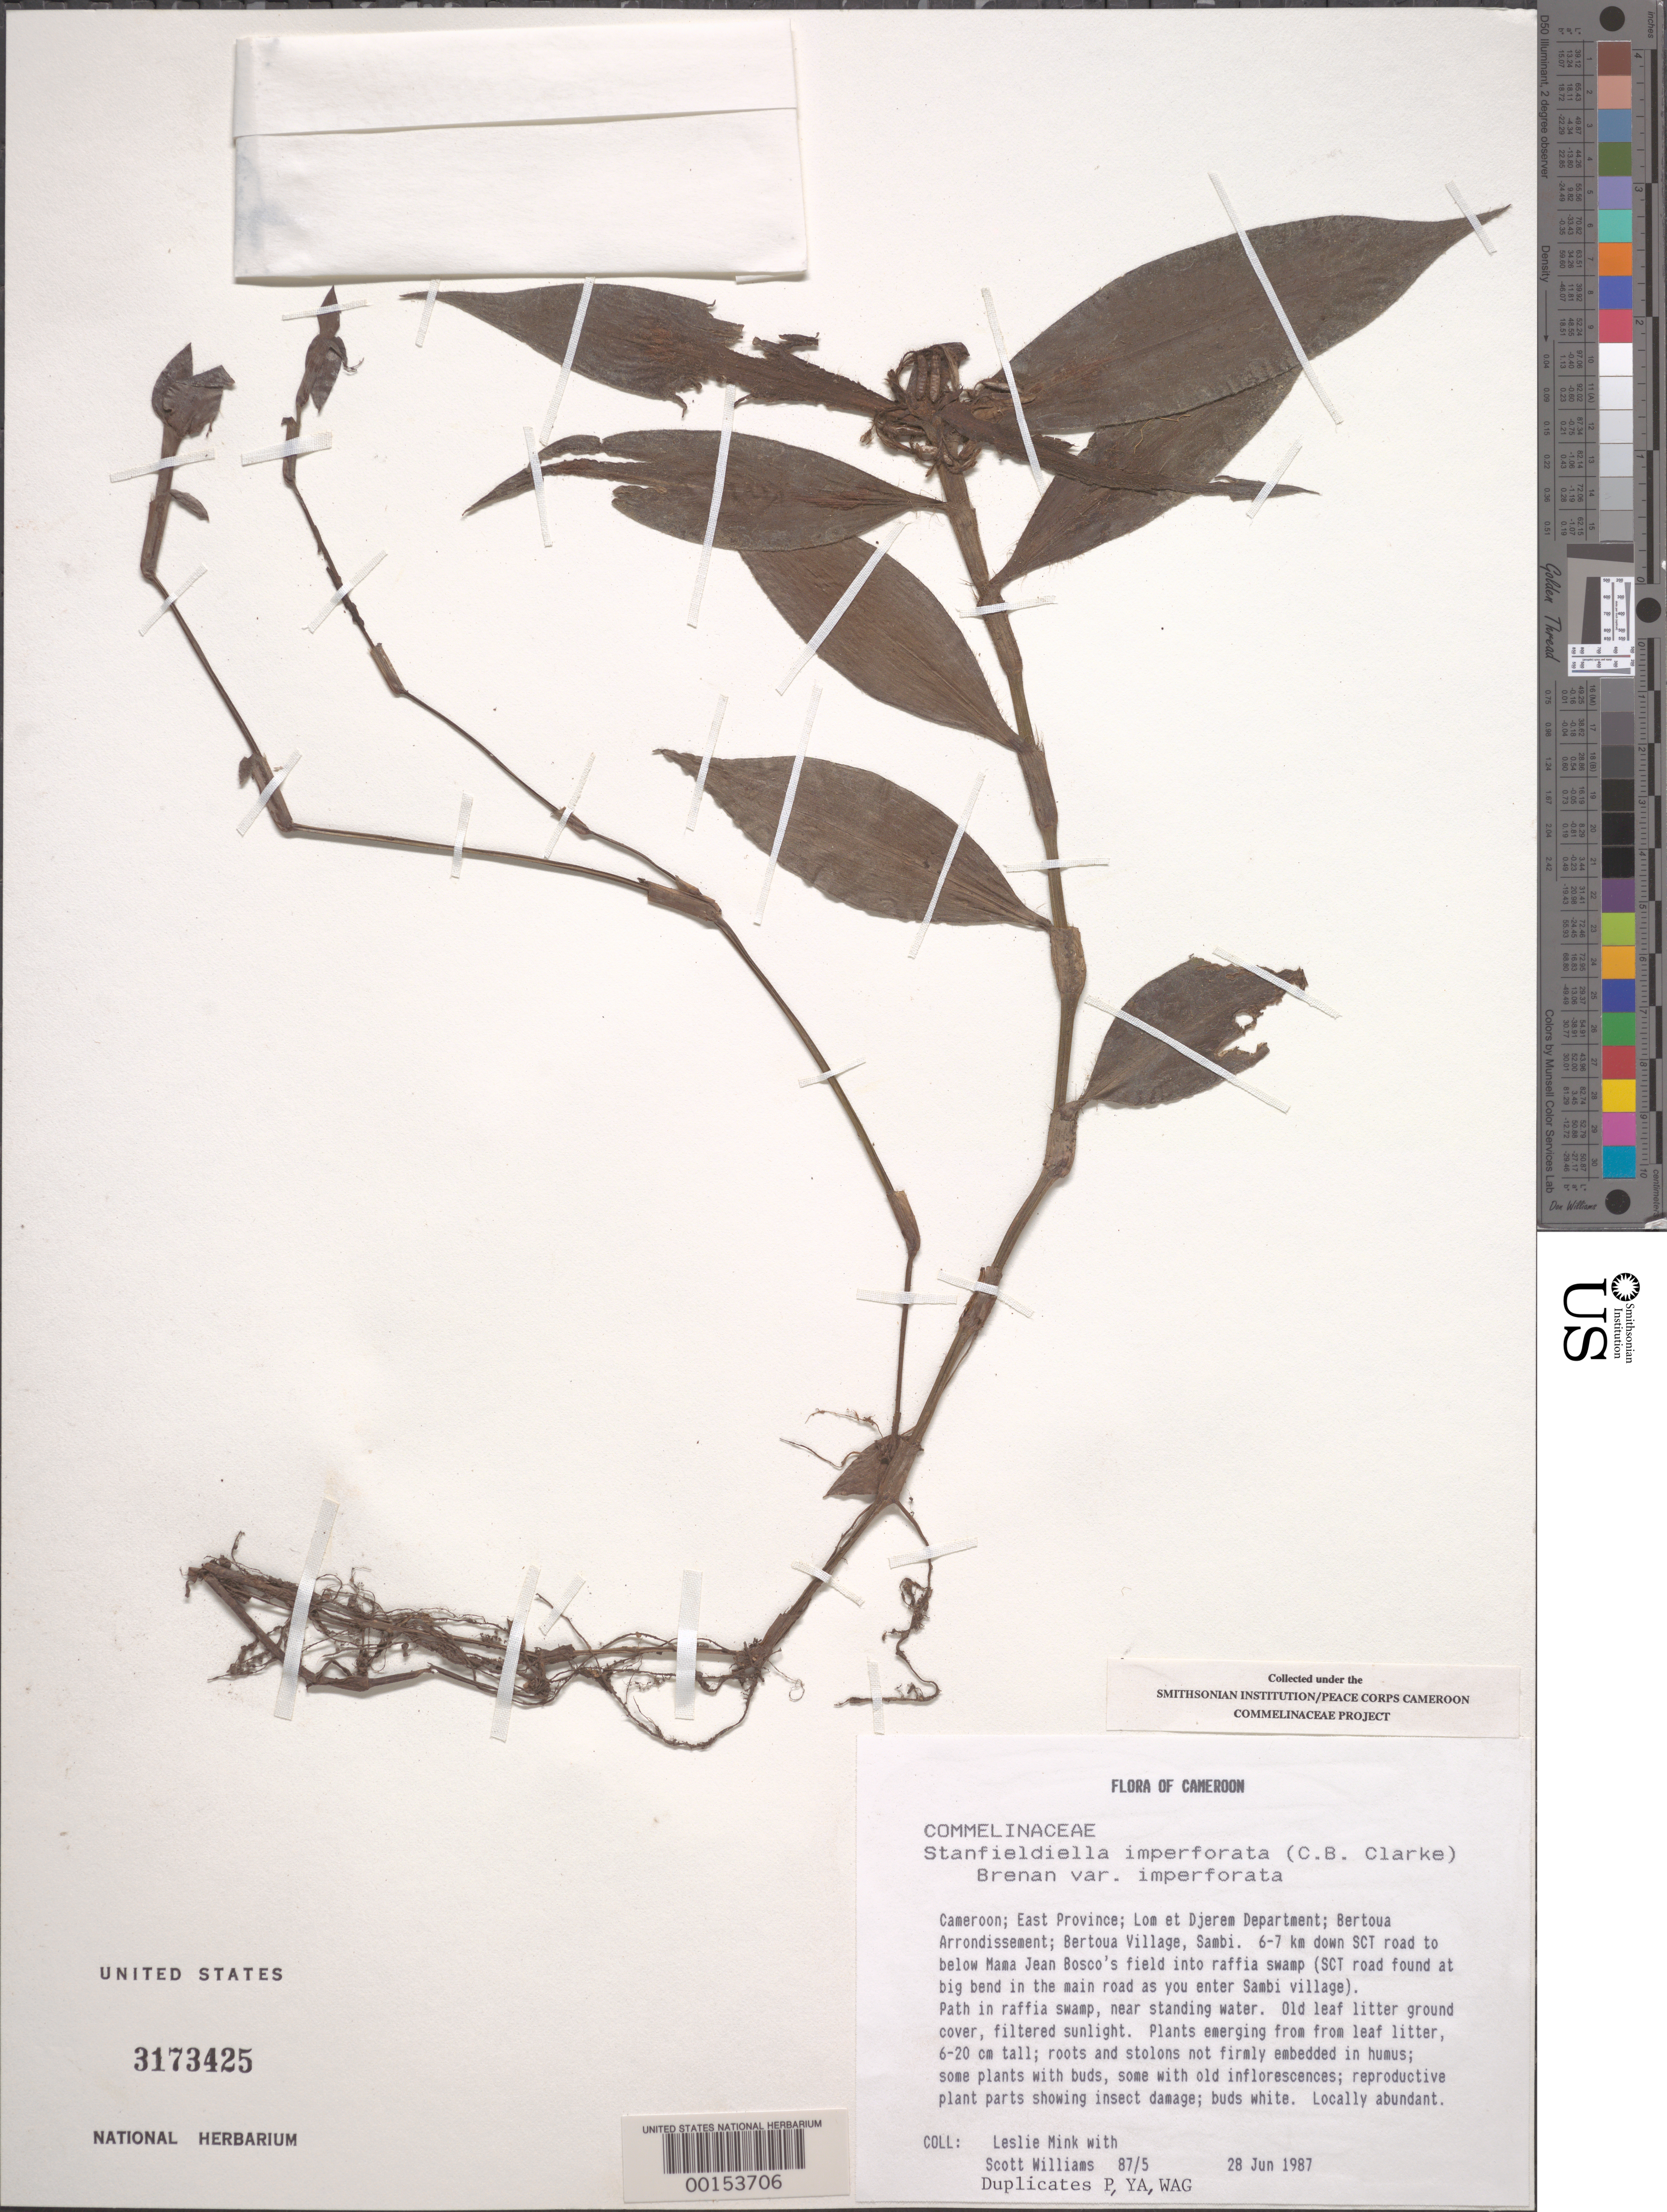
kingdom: Plantae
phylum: Tracheophyta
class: Liliopsida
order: Commelinales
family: Commelinaceae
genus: Stanfieldiella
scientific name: Stanfieldiella imperforata var. imperforata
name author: (C.B. Clarke) Brenan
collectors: L. Mink & S. Williams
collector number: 87/5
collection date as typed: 28 Jun 1987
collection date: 1987-06-28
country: Cameroon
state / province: Est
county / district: Lom-et-djerem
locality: Bertoua arrondissement, bertoua village, sambi, 6-7 km down sct road to below mama jean bosco's field into raffia swamp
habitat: Path in raffia swamp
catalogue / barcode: US 3173425